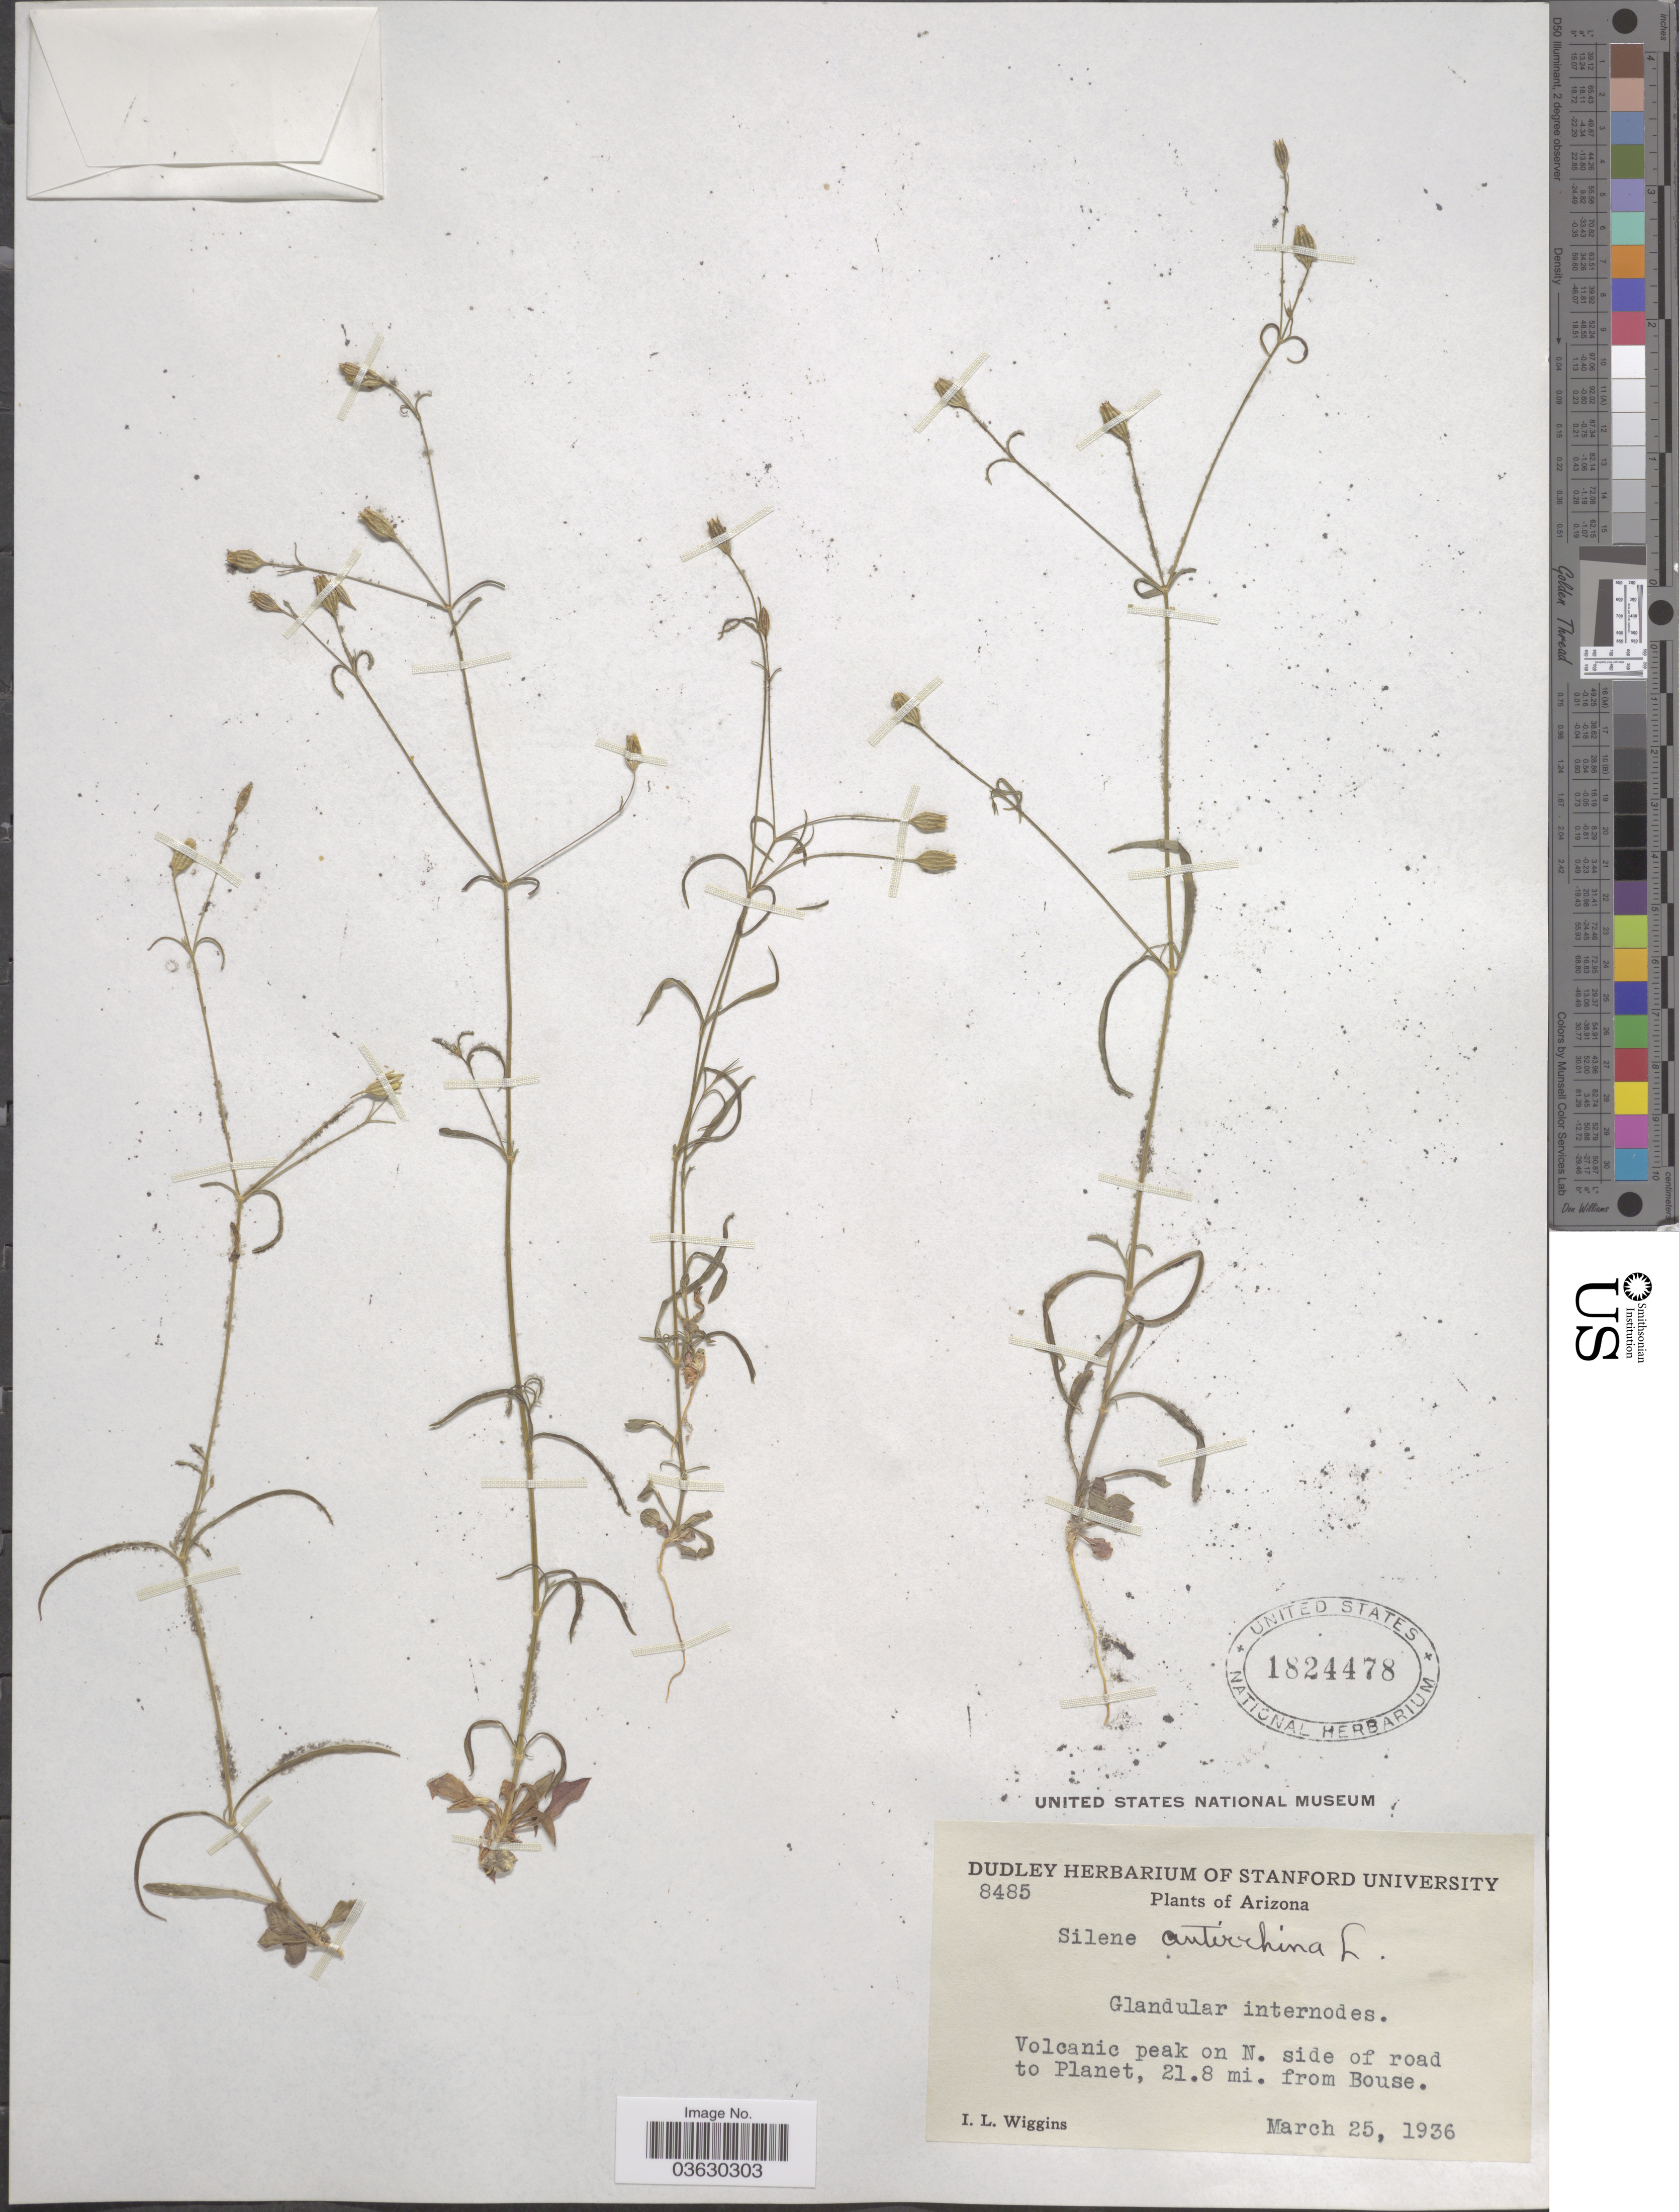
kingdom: Plantae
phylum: Tracheophyta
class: Magnoliopsida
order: Caryophyllales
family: Caryophyllaceae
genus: Silene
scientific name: Silene antirrhina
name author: L.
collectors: I. L. Wiggins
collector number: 8485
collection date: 1936-03-25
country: United States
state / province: Arizona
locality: Volcanic peak on N. side of road to Planet, 21.8 mi. from Bouse.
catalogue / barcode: US 1824478